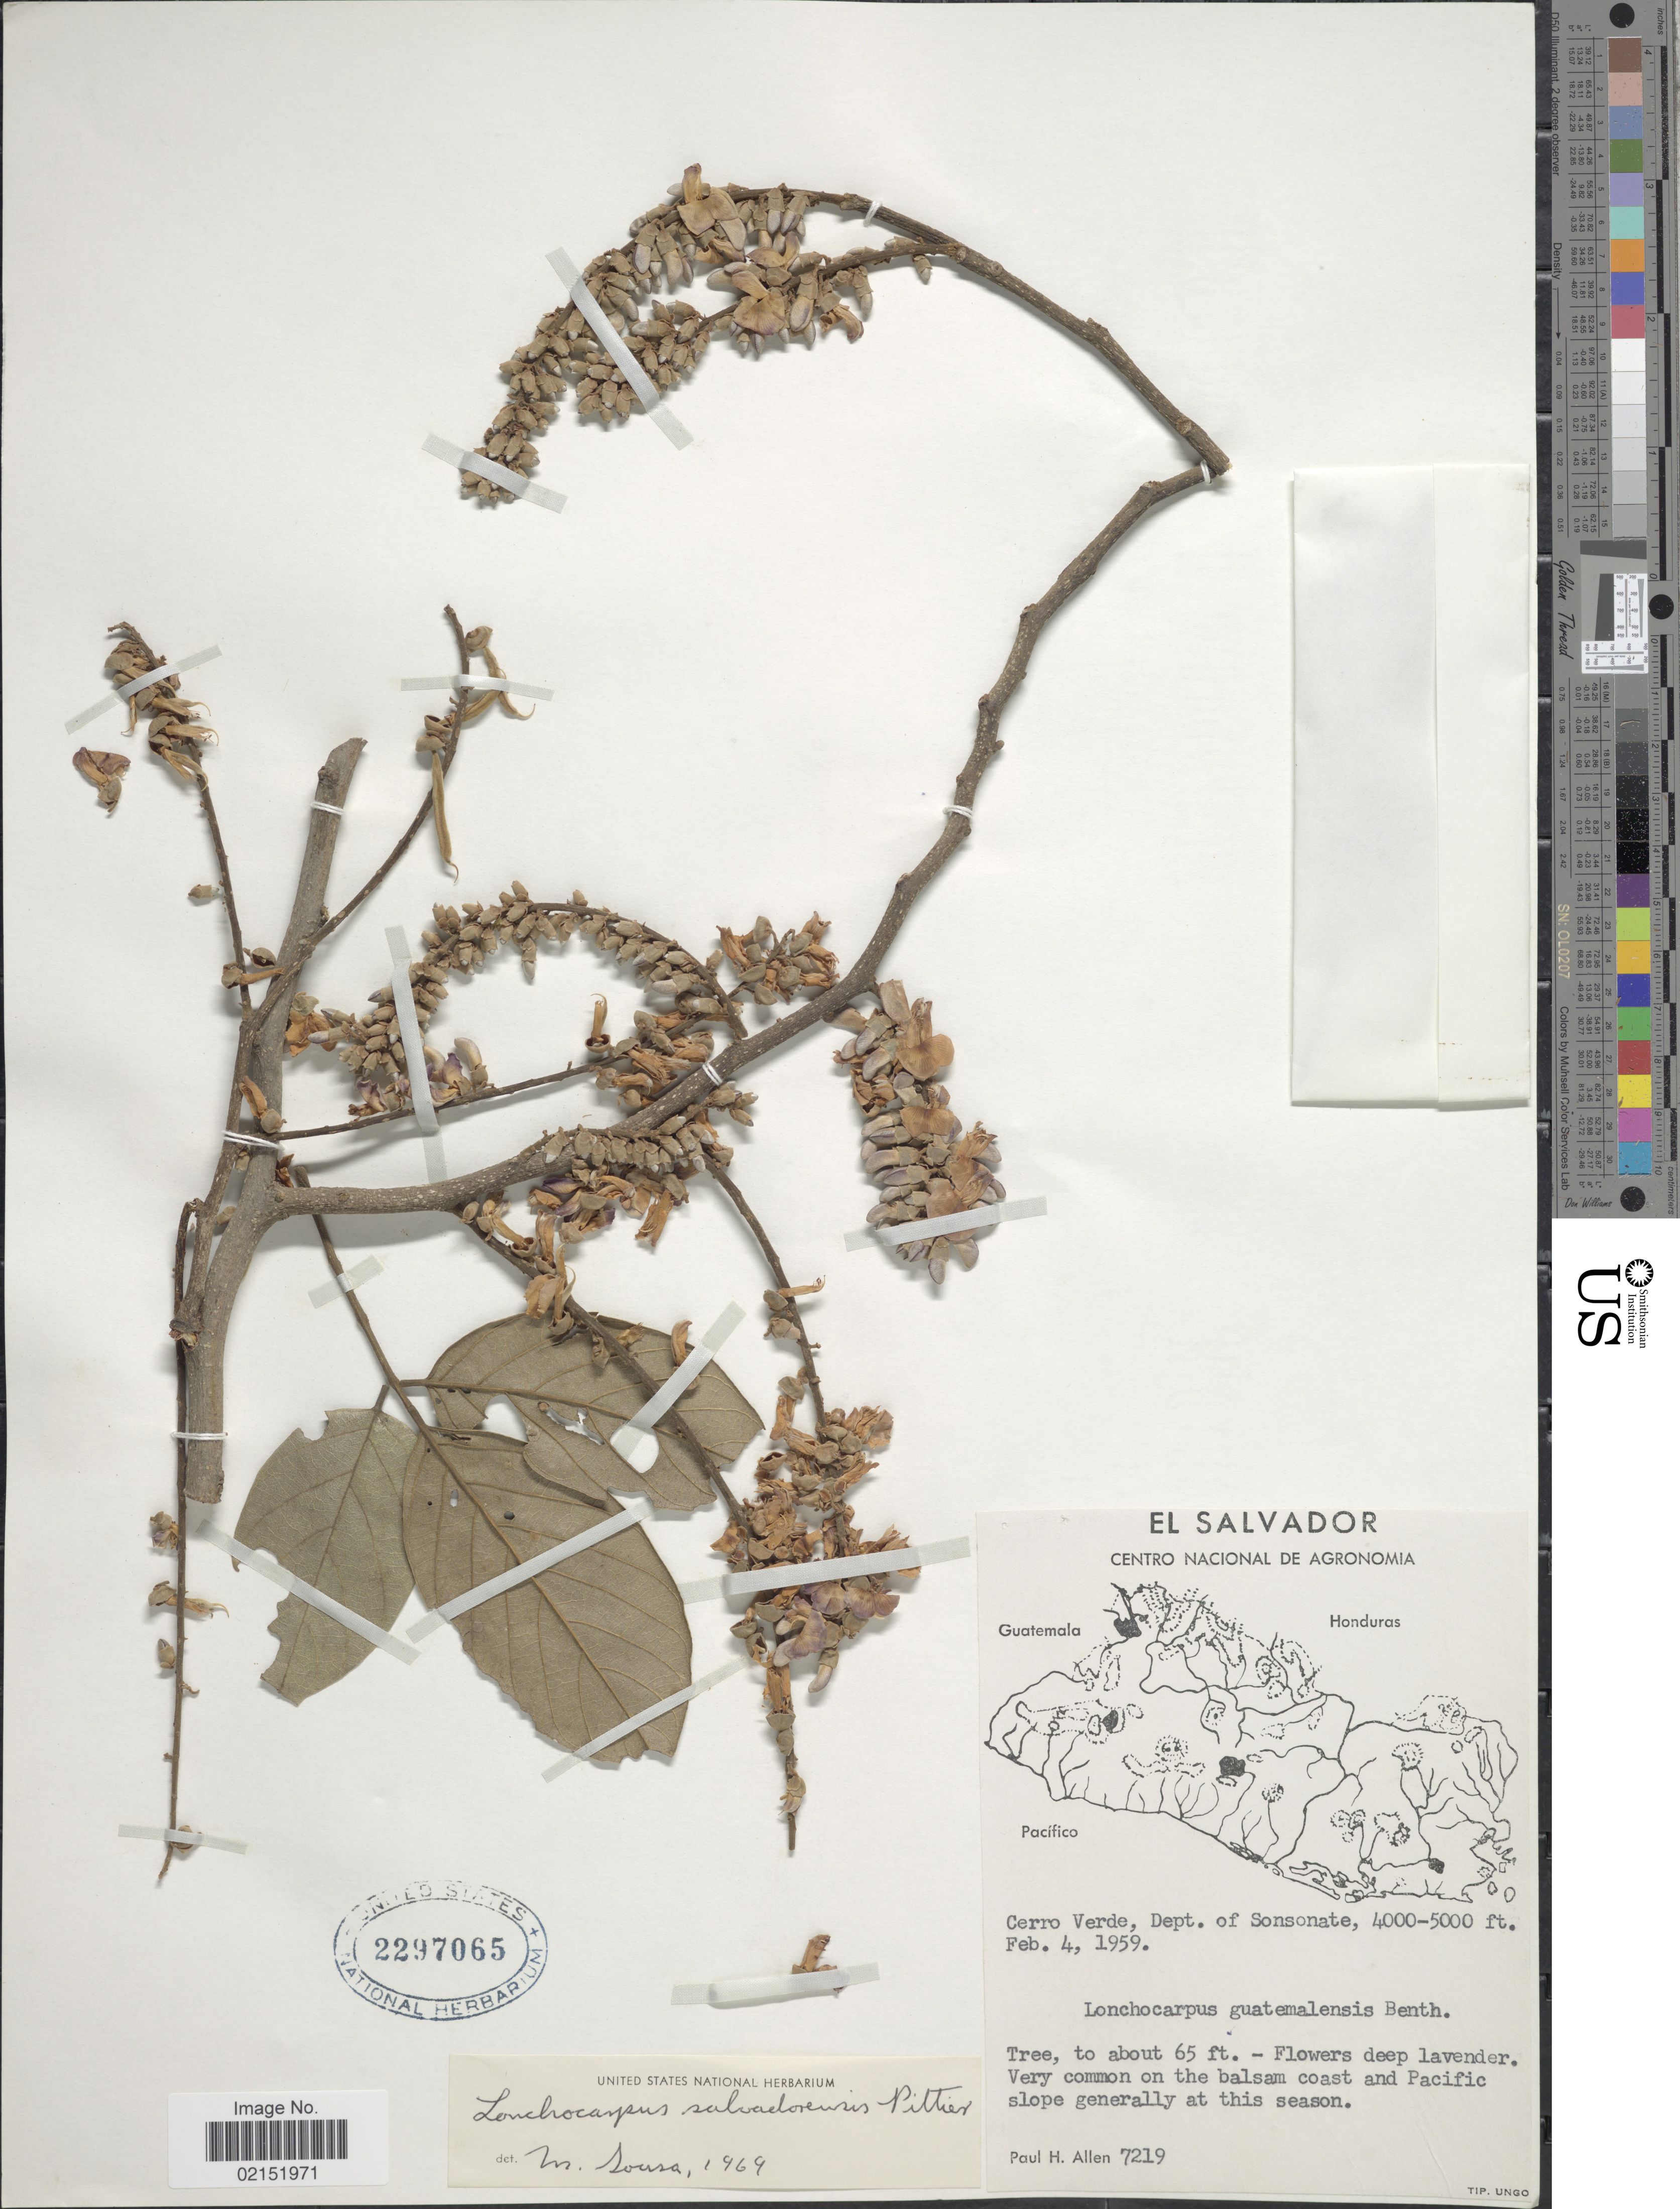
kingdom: Plantae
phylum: Tracheophyta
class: Magnoliopsida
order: Fabales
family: Fabaceae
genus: Lonchocarpus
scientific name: Lonchocarpus salvadorensis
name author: Pittier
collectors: P. H. Allen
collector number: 7219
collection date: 1959-02-04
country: El Salvador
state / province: Sonsonate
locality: Cerro Verde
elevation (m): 1219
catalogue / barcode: US 2297065